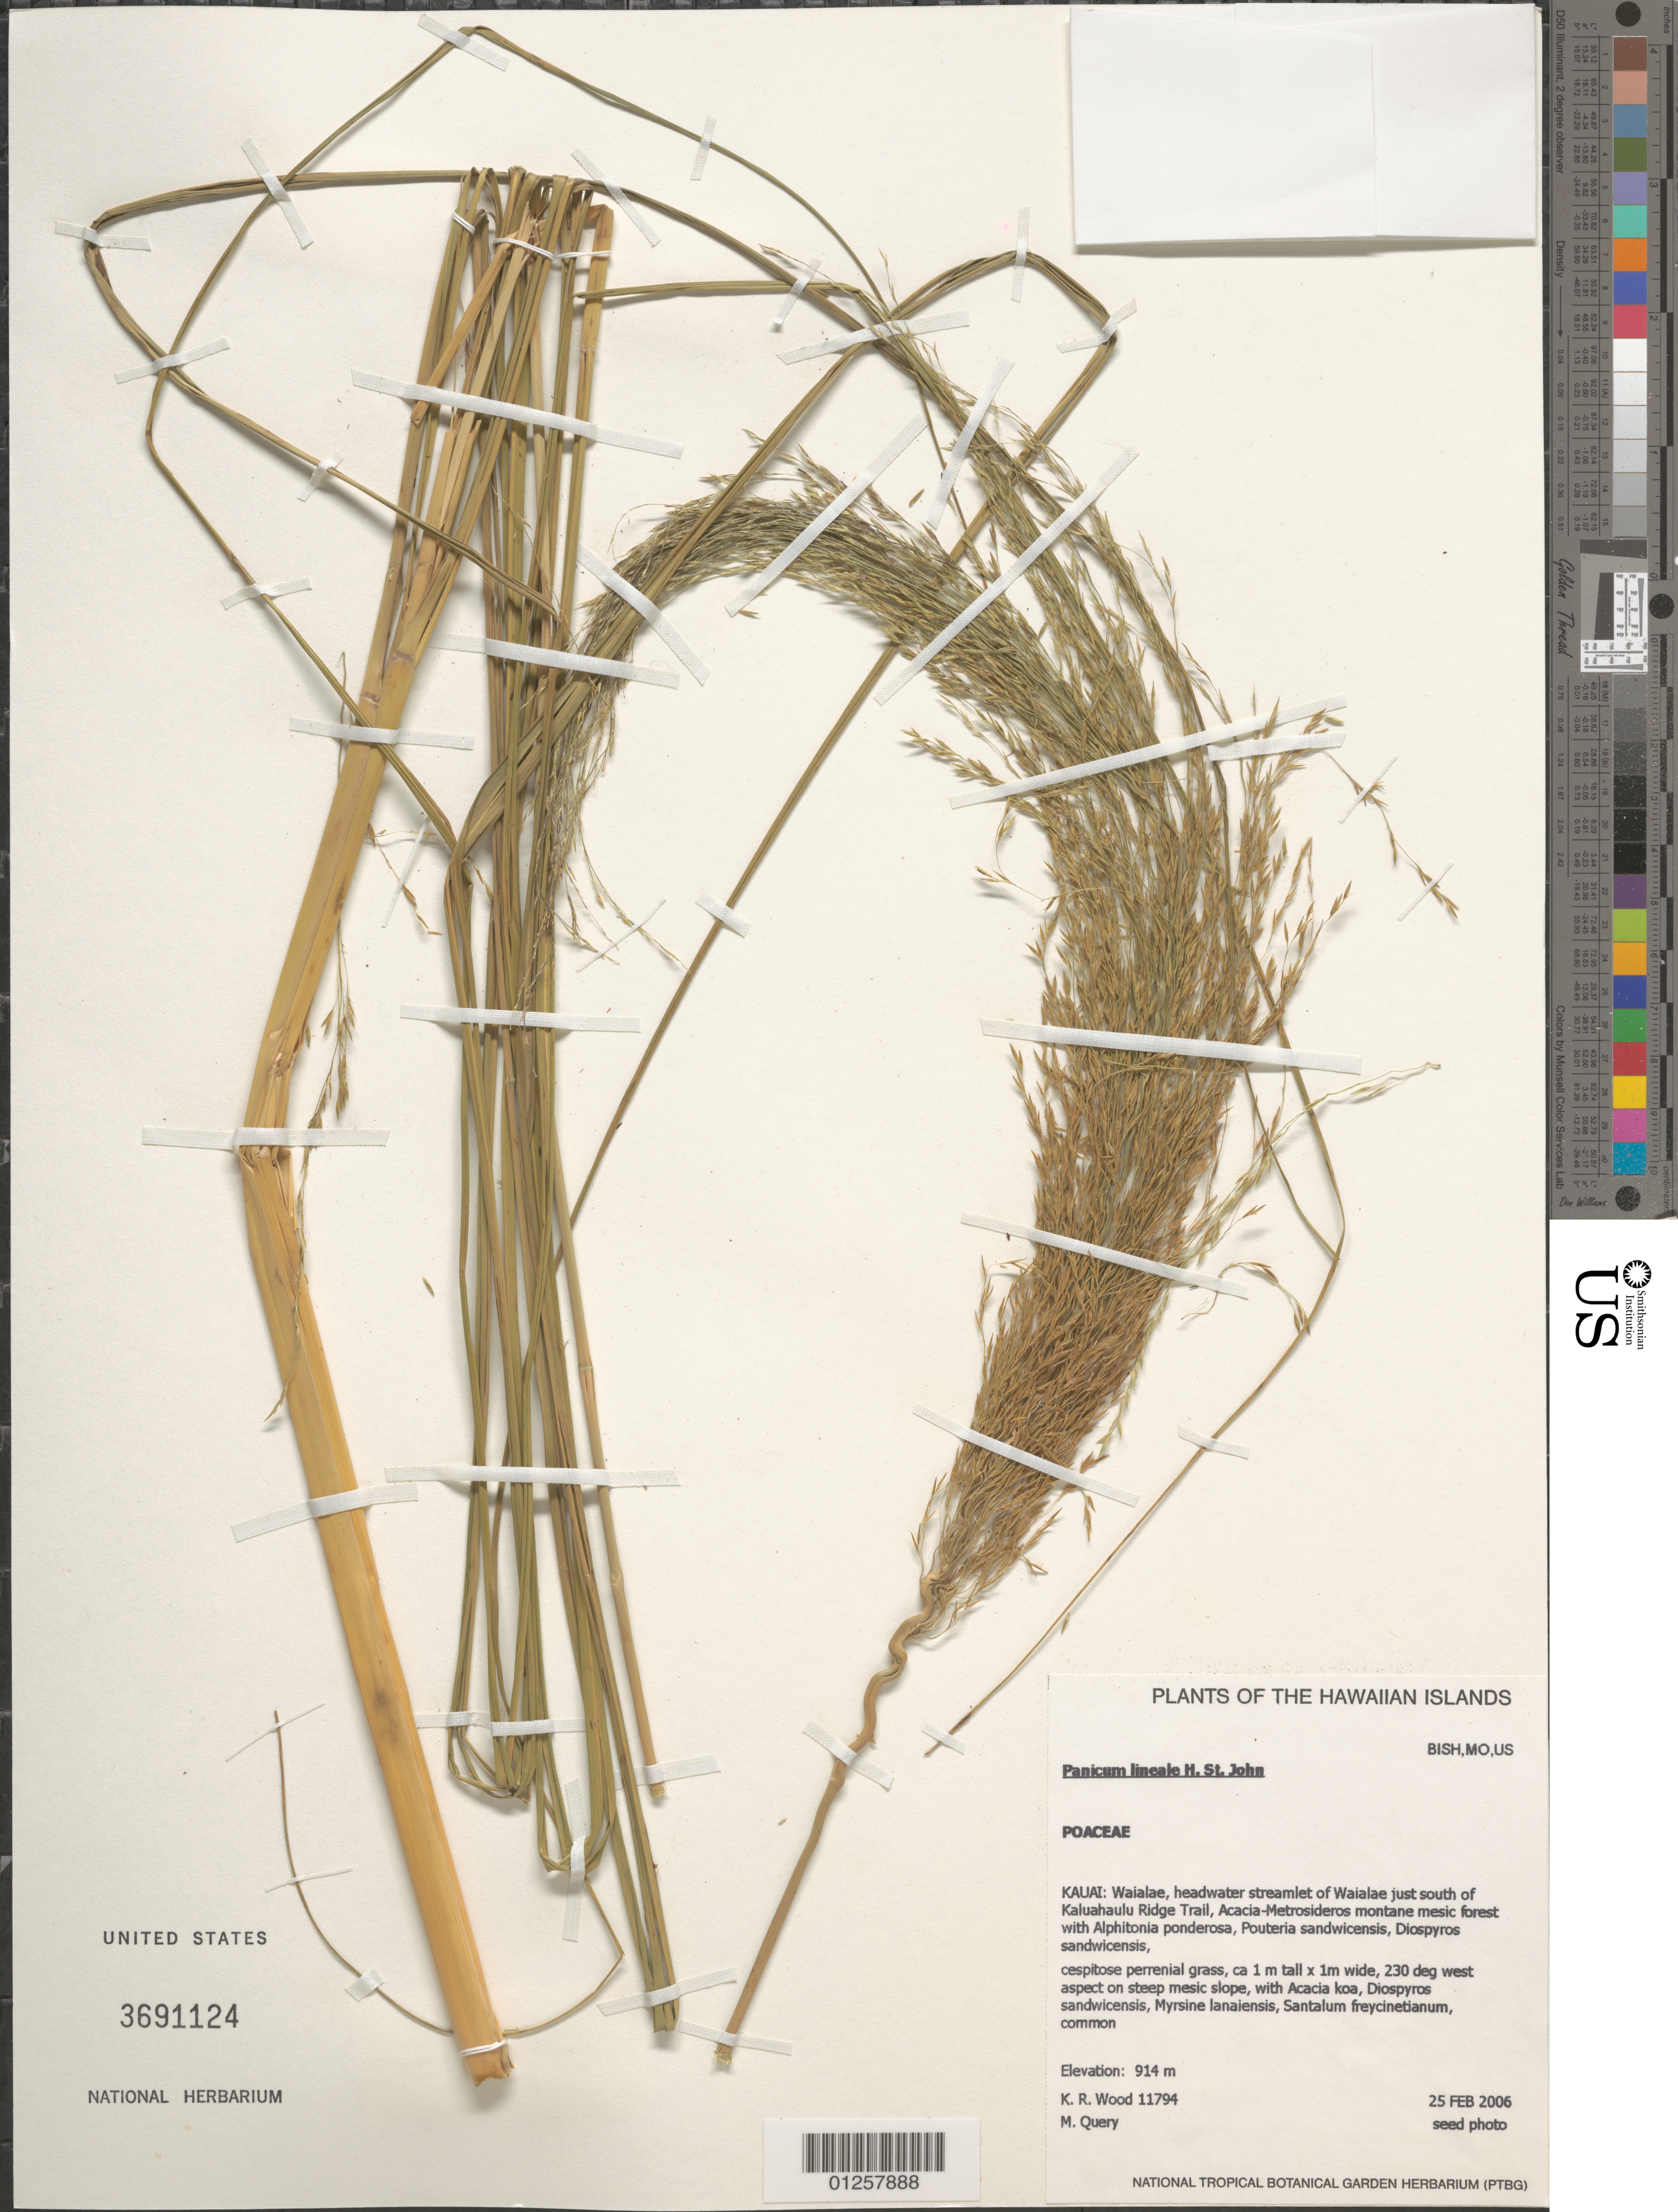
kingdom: Plantae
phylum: Tracheophyta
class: Liliopsida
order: Poales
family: Poaceae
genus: Panicum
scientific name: Panicum lineale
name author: H. St. John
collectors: K. R. Wood & M. Query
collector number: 11794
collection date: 2006-02-23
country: United States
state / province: Hawaii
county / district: Kaui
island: Kaua'i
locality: Waialae, headwater streamlet of Waialae just south of Kaluahaulu Ridge Trail.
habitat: Montane mesic forest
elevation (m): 914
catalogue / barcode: US 3691124